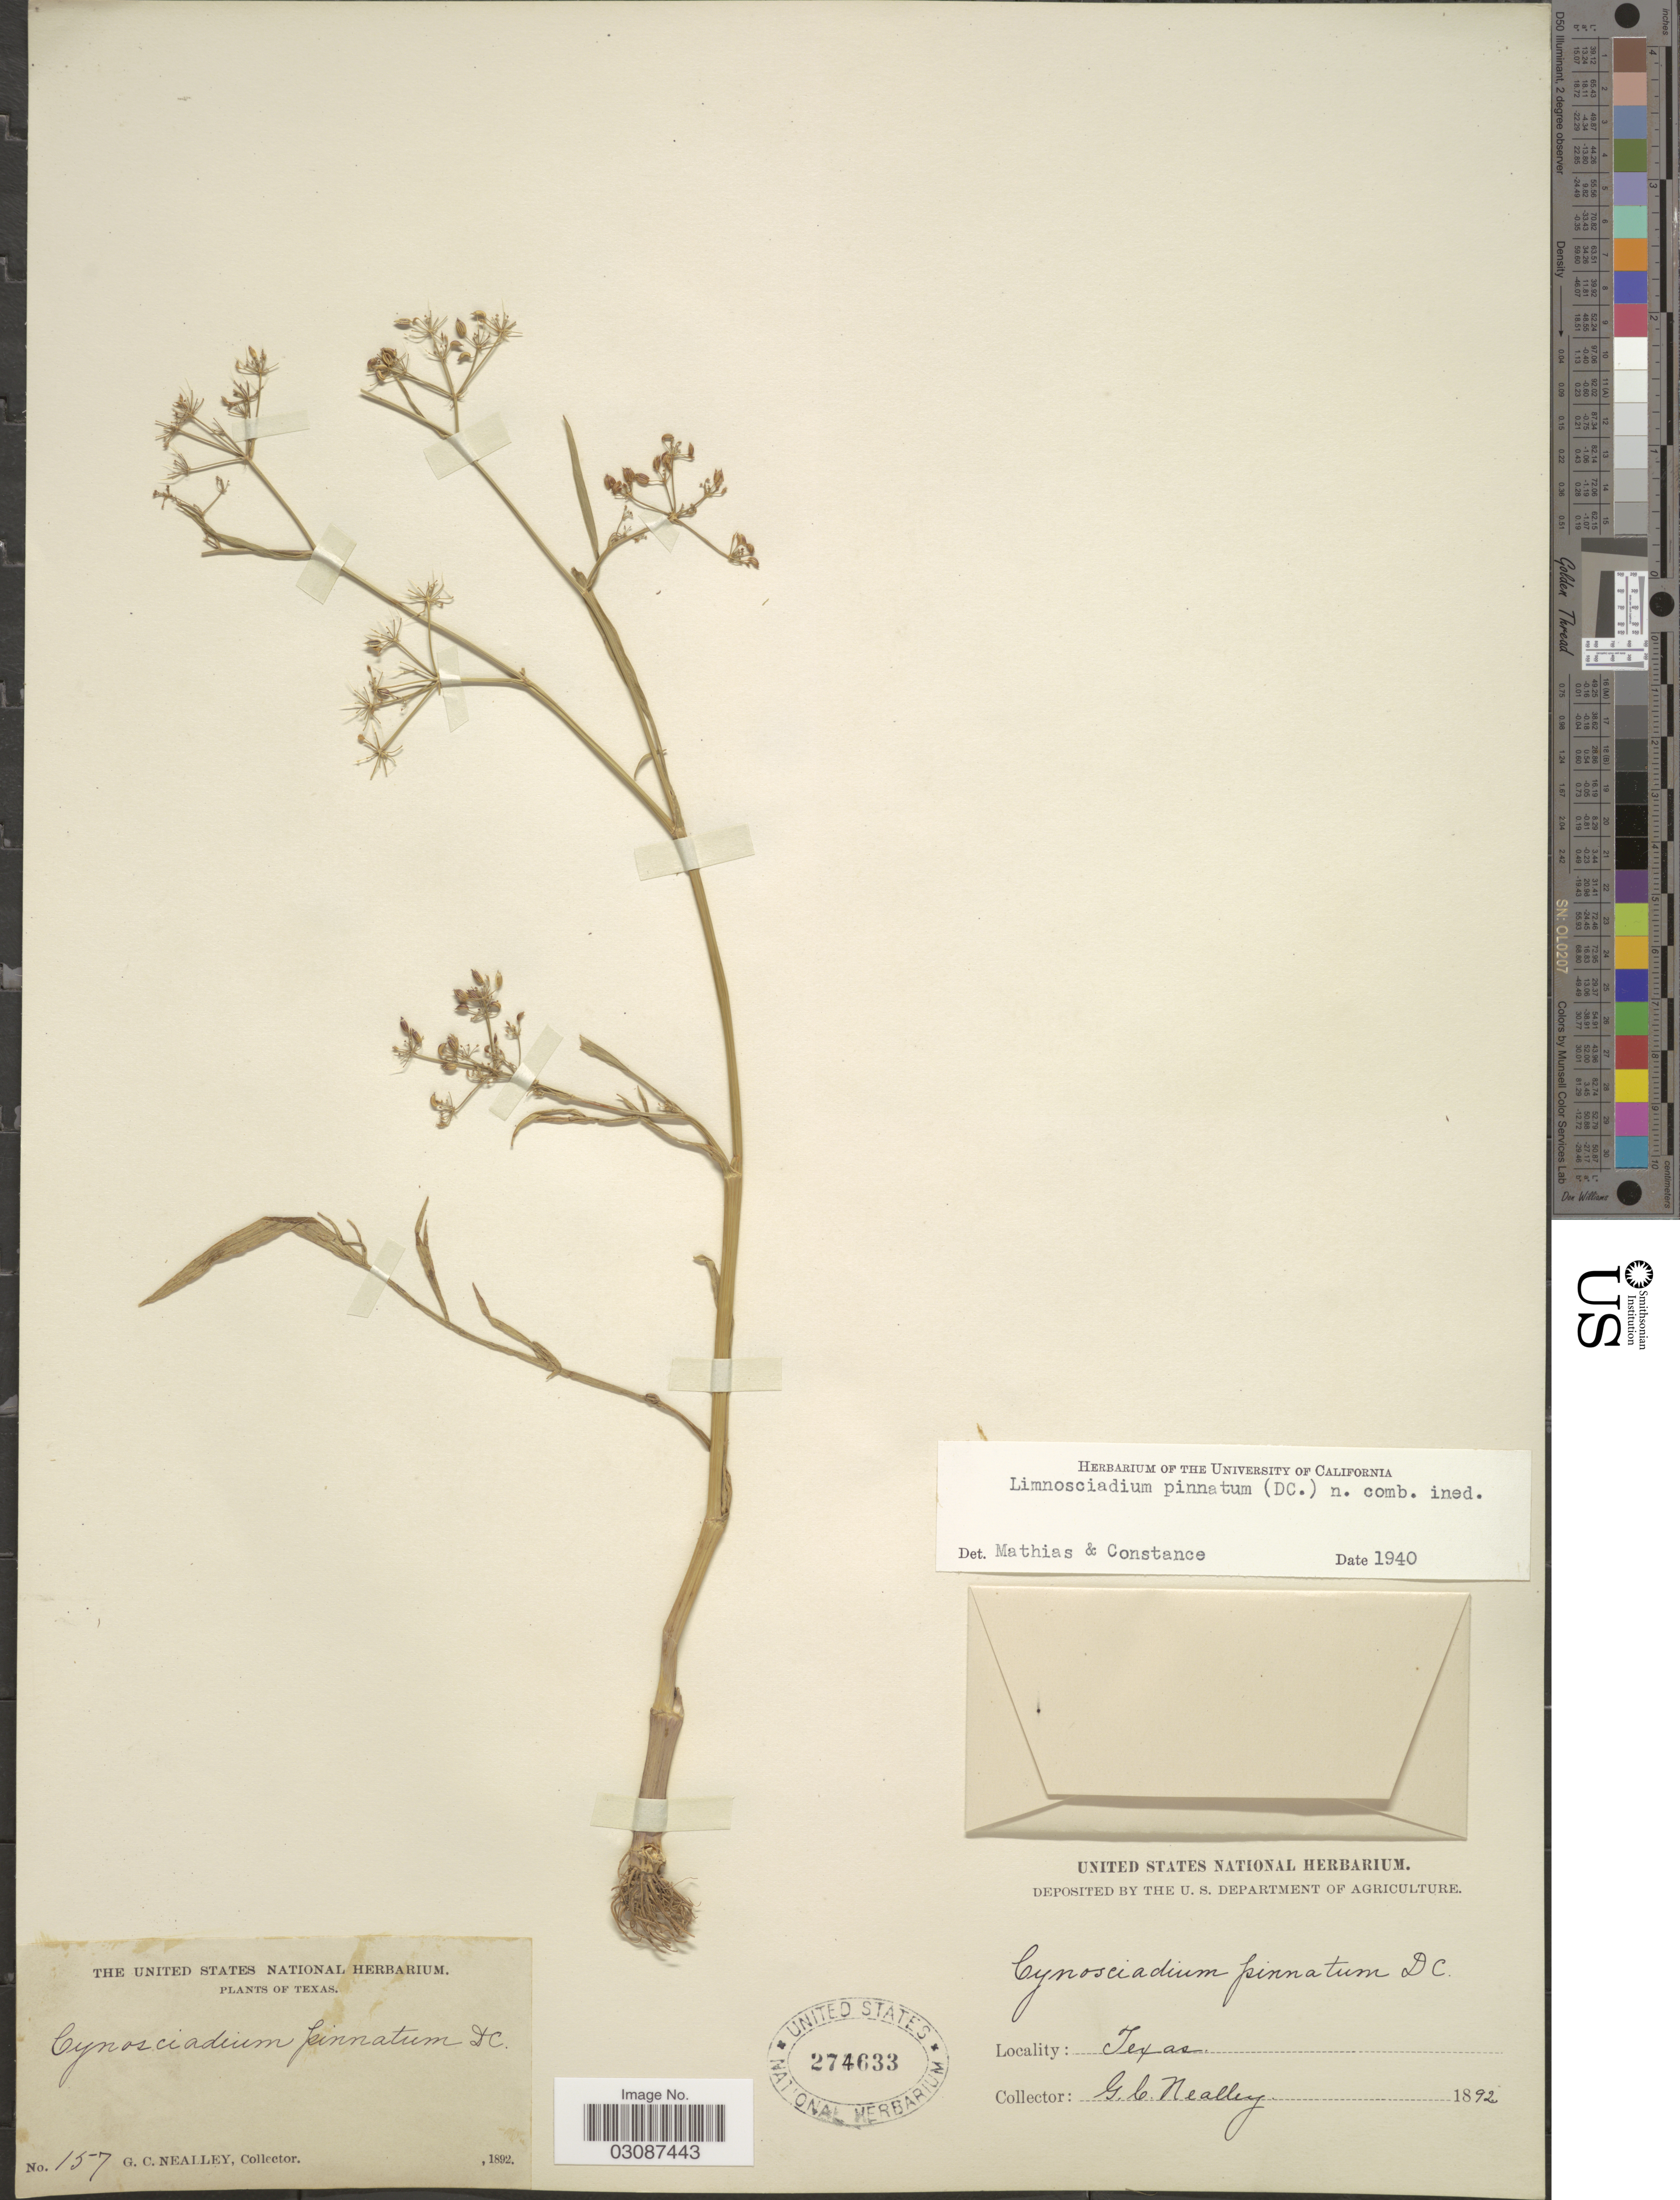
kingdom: Plantae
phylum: Tracheophyta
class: Magnoliopsida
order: Apiales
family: Apiaceae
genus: Limnosciadium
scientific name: Limnosciadium pinnatum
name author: (DC.) Mathias & Constance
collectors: G. Neally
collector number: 157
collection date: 1892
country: United States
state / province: Texas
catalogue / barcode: US 274633